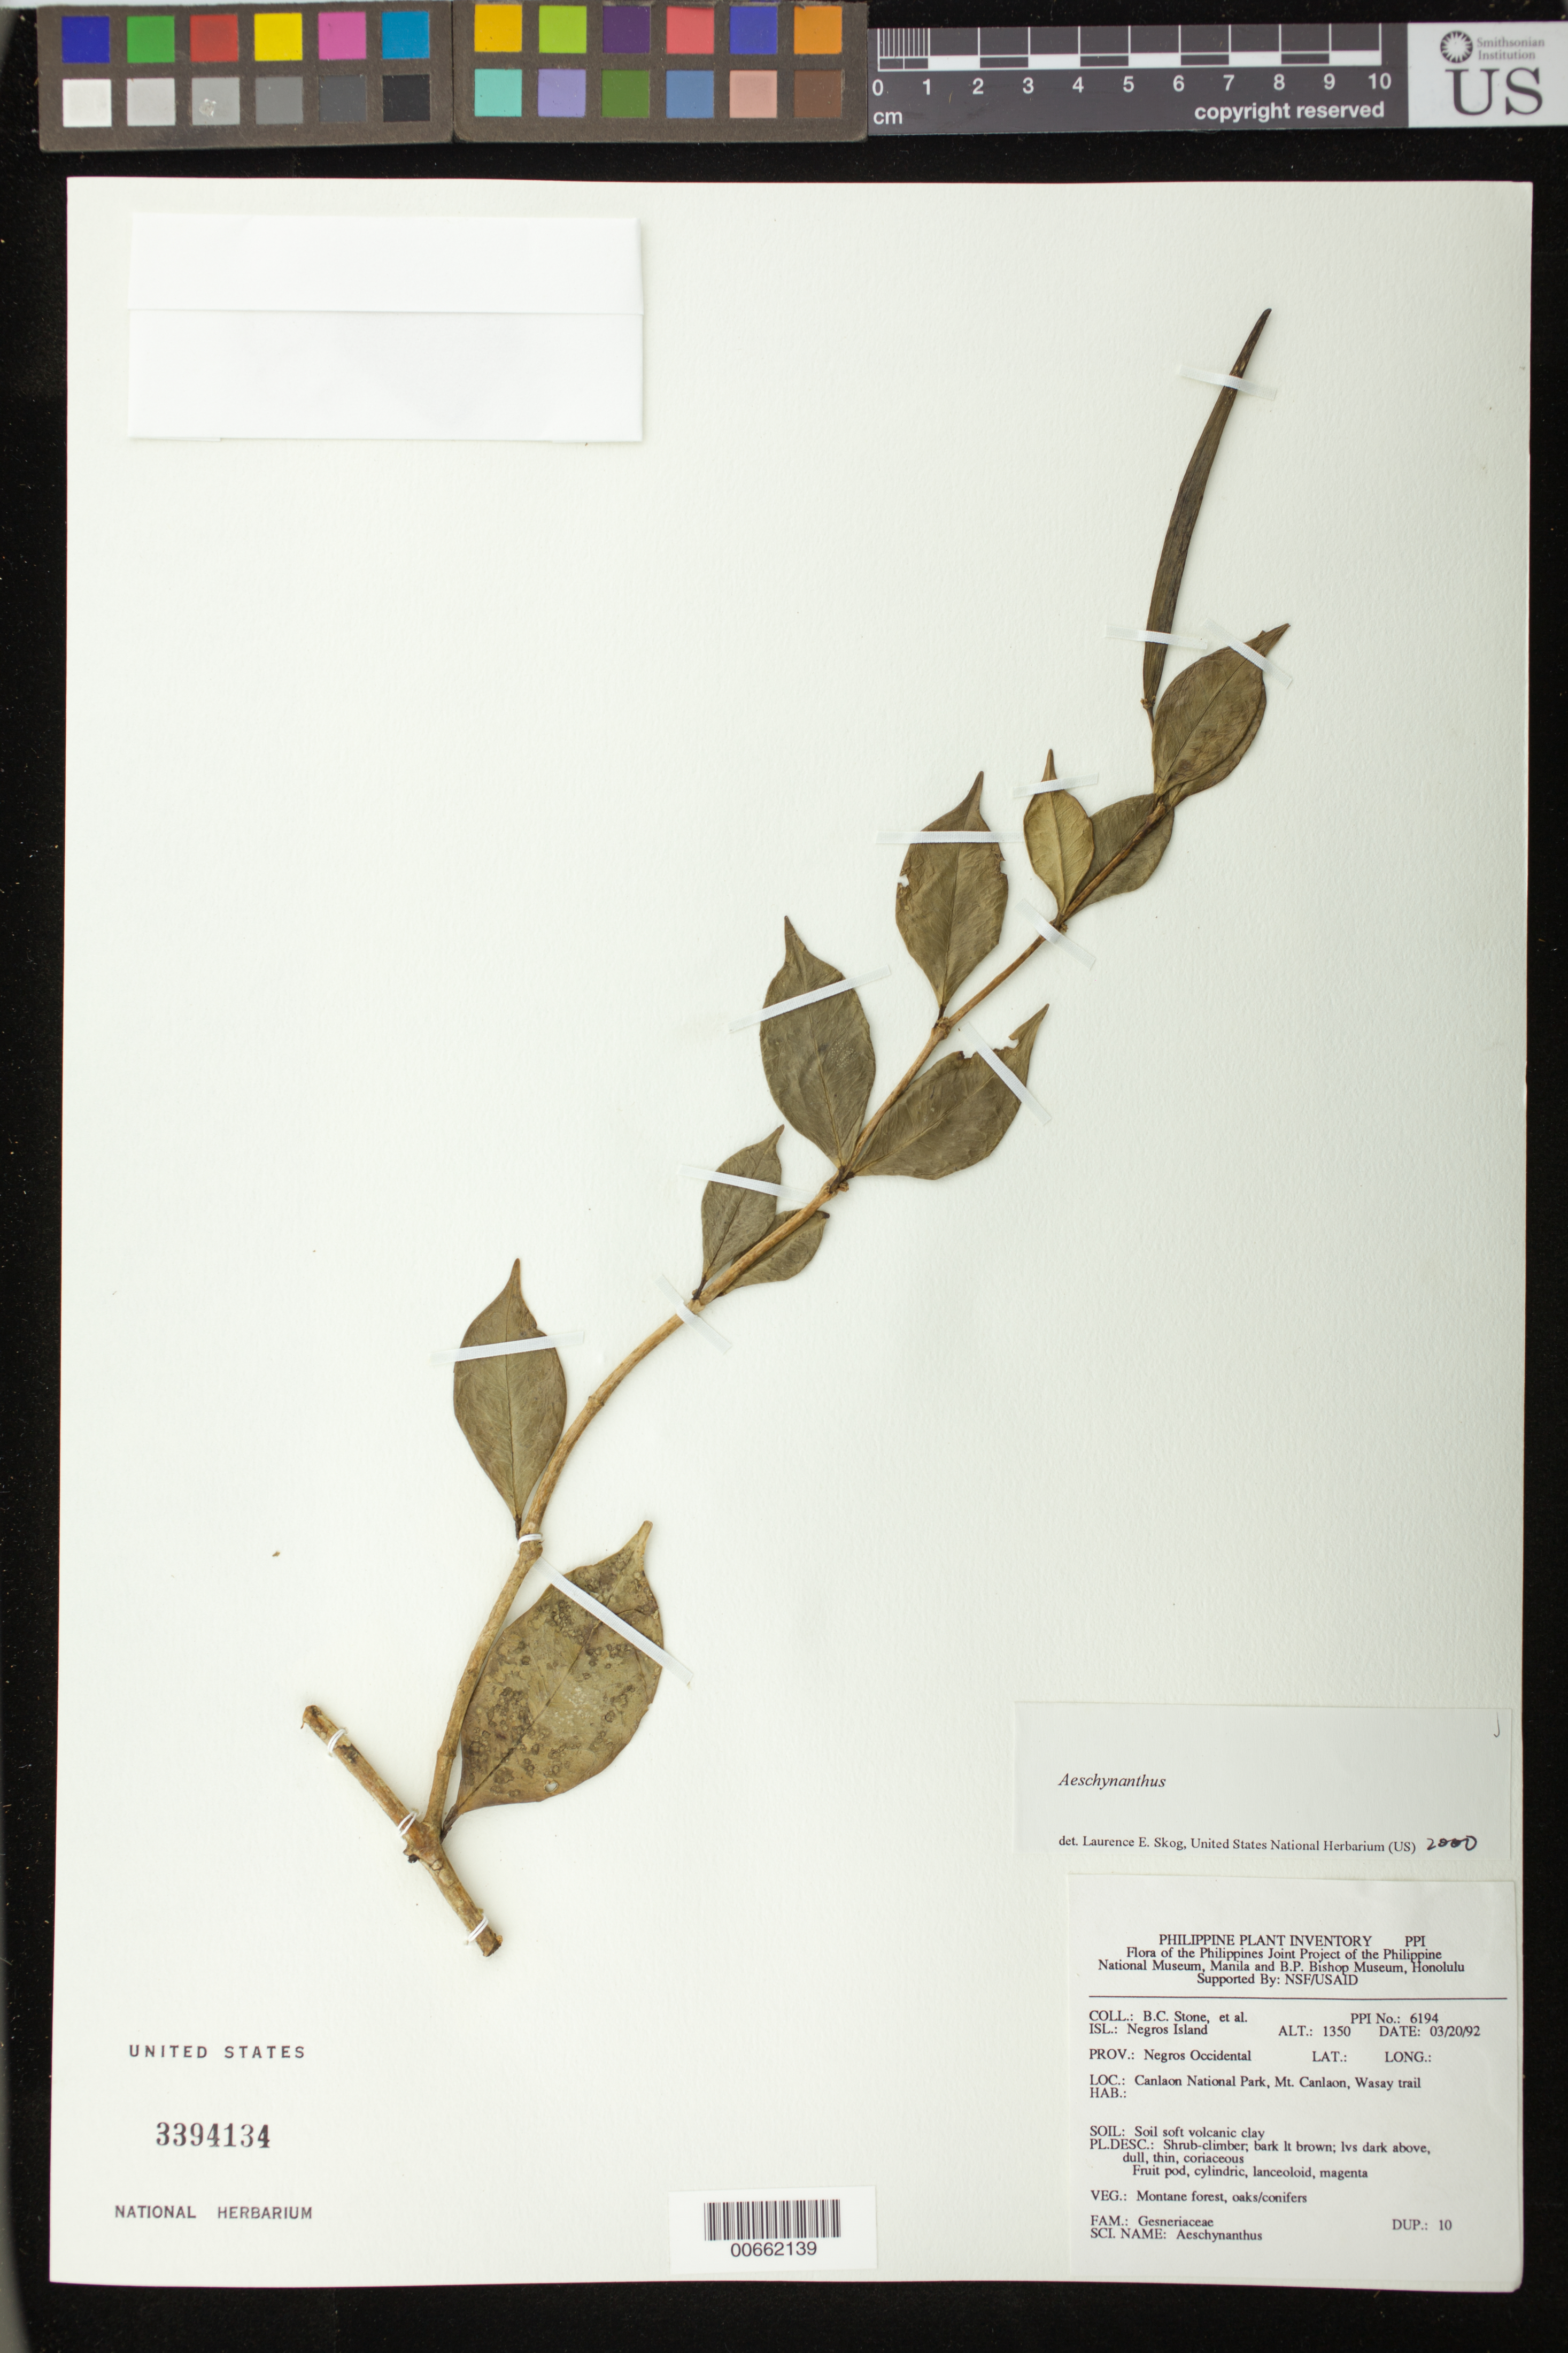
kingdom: Plantae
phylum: Tracheophyta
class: Magnoliopsida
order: Lamiales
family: Gesneriaceae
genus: Aeschynanthus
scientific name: Aeschynanthus sp.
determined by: Skog, Laurence E.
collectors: B. C. Stone & et al.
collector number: PPI No. 6194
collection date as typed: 20 Mar 1992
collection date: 1992-03-20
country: Philippines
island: Negros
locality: Prov. Negros Oriental; Canlaon National Park, Mt. Canlaon, Wasay trail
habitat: Montane forest; soil soft volcanic clay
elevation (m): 1350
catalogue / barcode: US 3394134